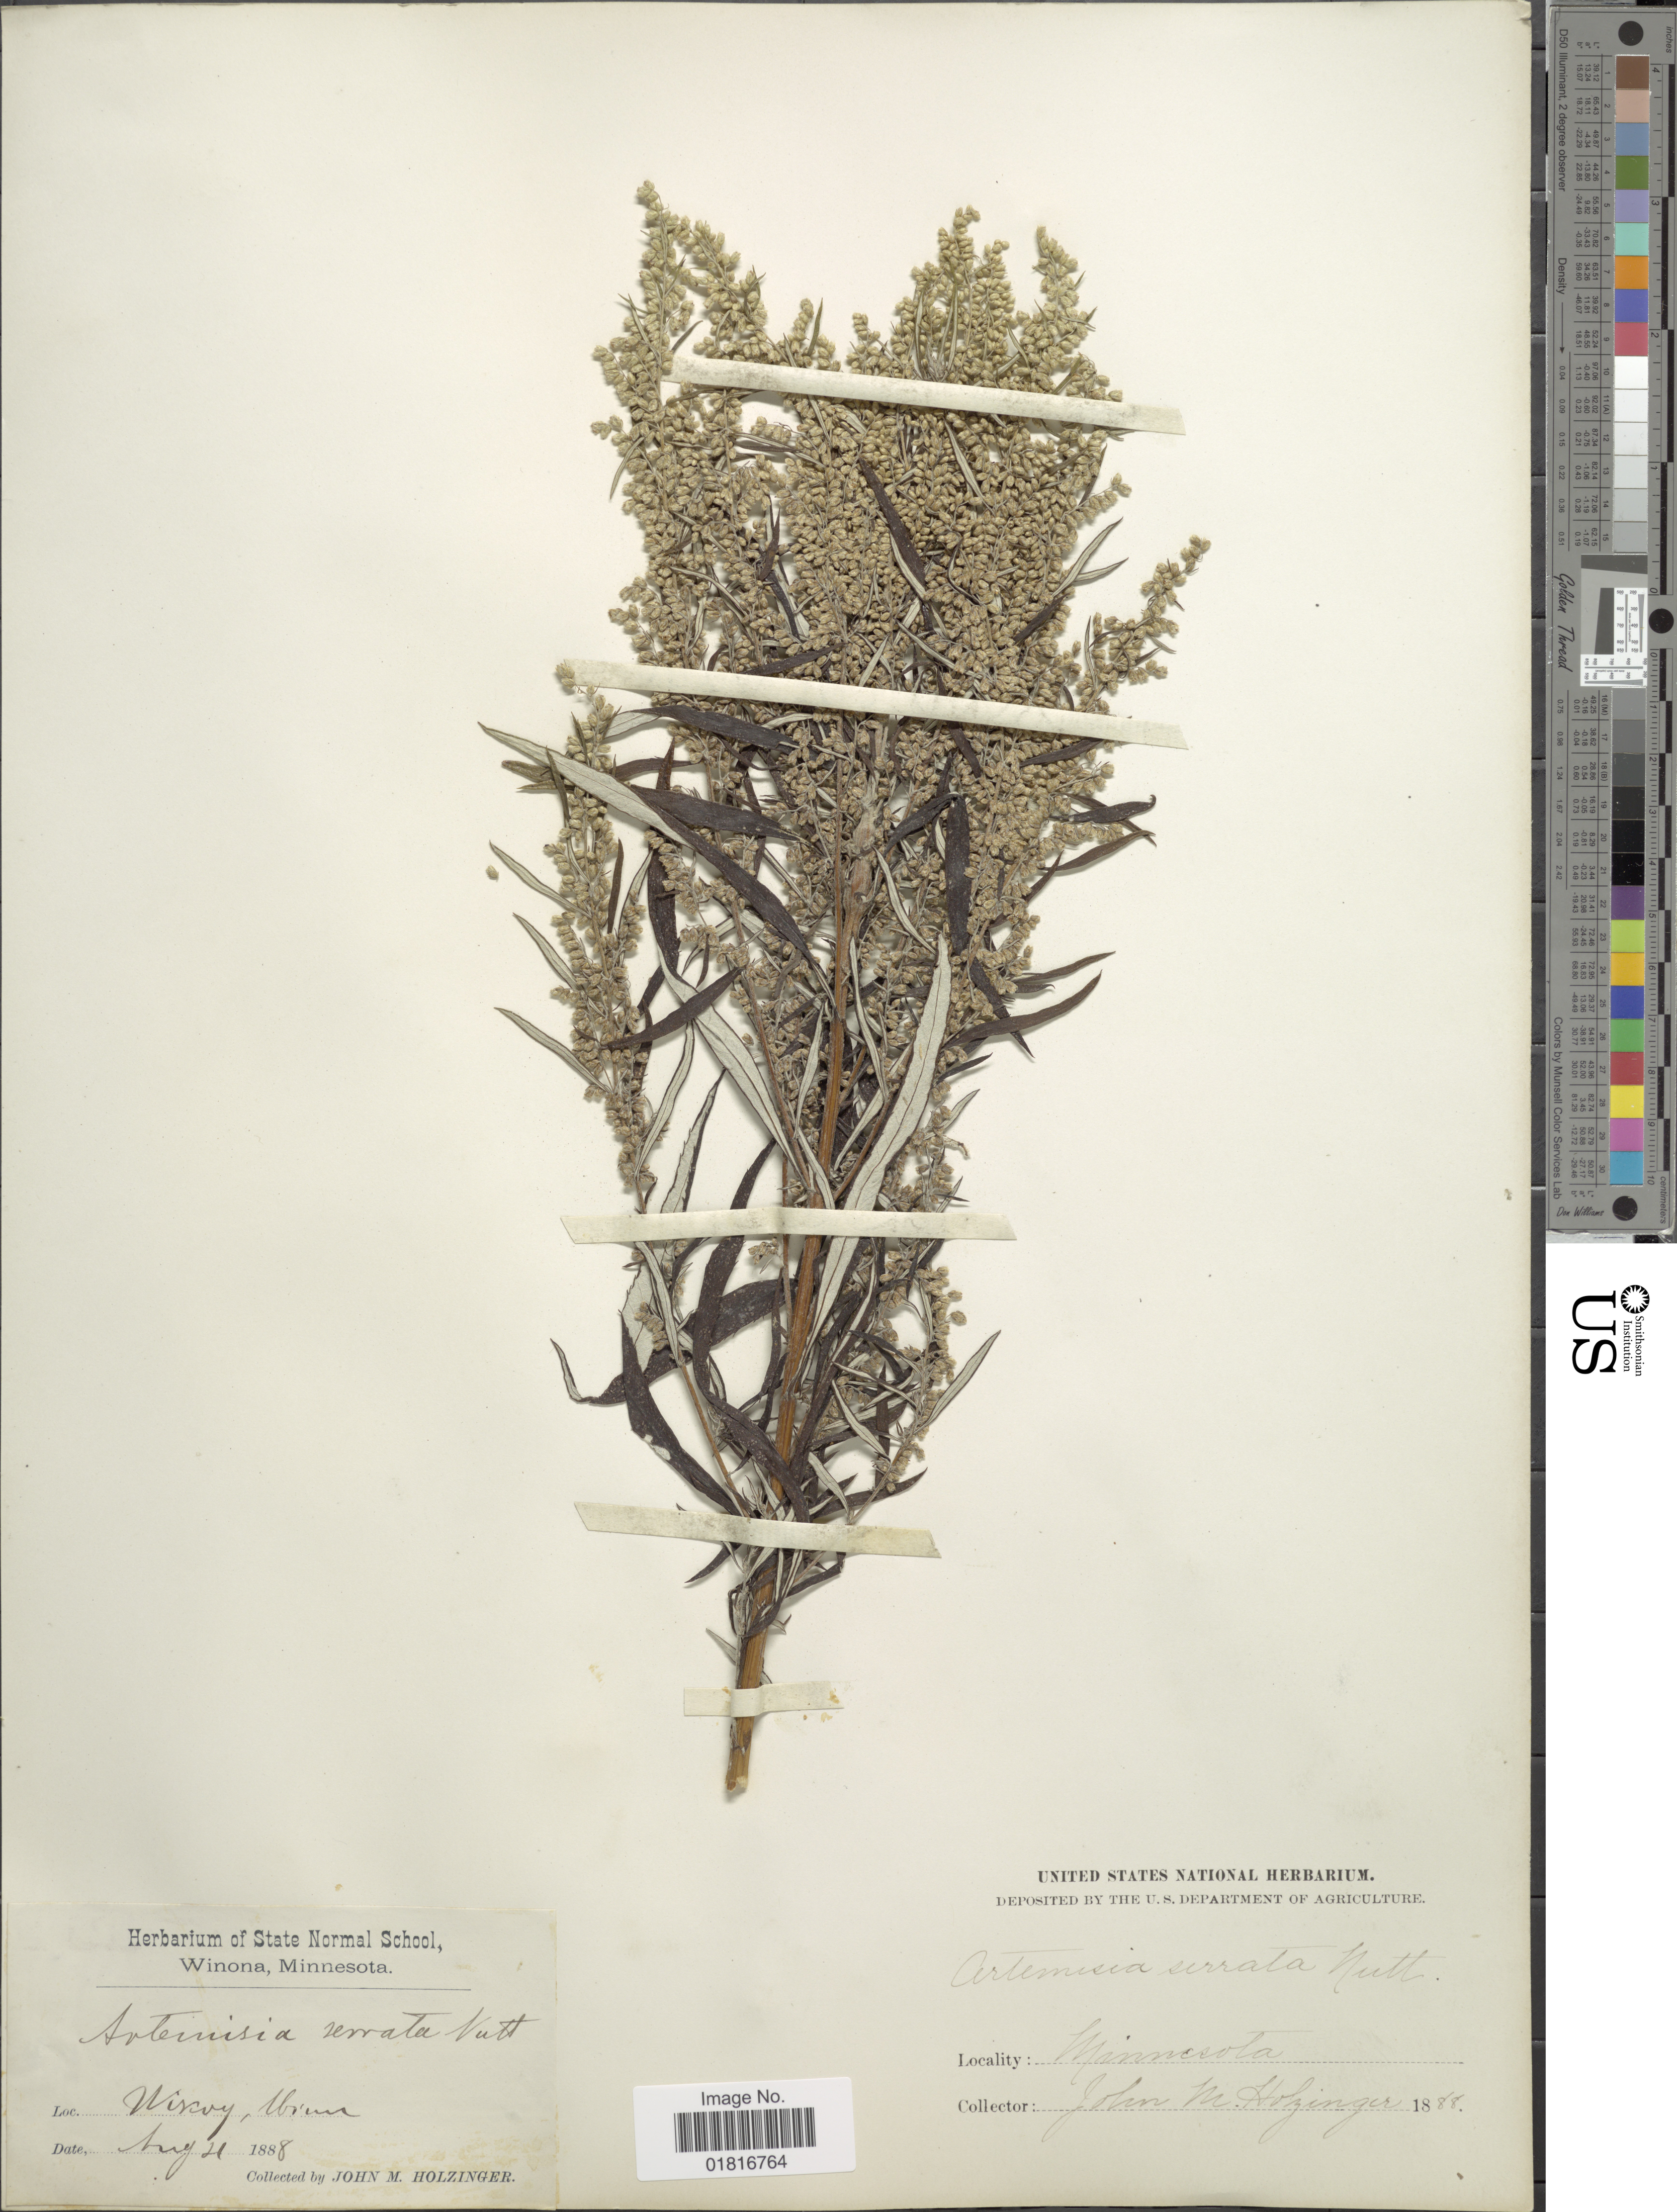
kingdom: Plantae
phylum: Tracheophyta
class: Magnoliopsida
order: Asterales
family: Asteraceae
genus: Artemisia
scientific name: Artemisia serrata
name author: Nutt.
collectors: J. M. Holzinger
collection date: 1888-08-21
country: United States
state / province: Minnesota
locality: Wiscoy